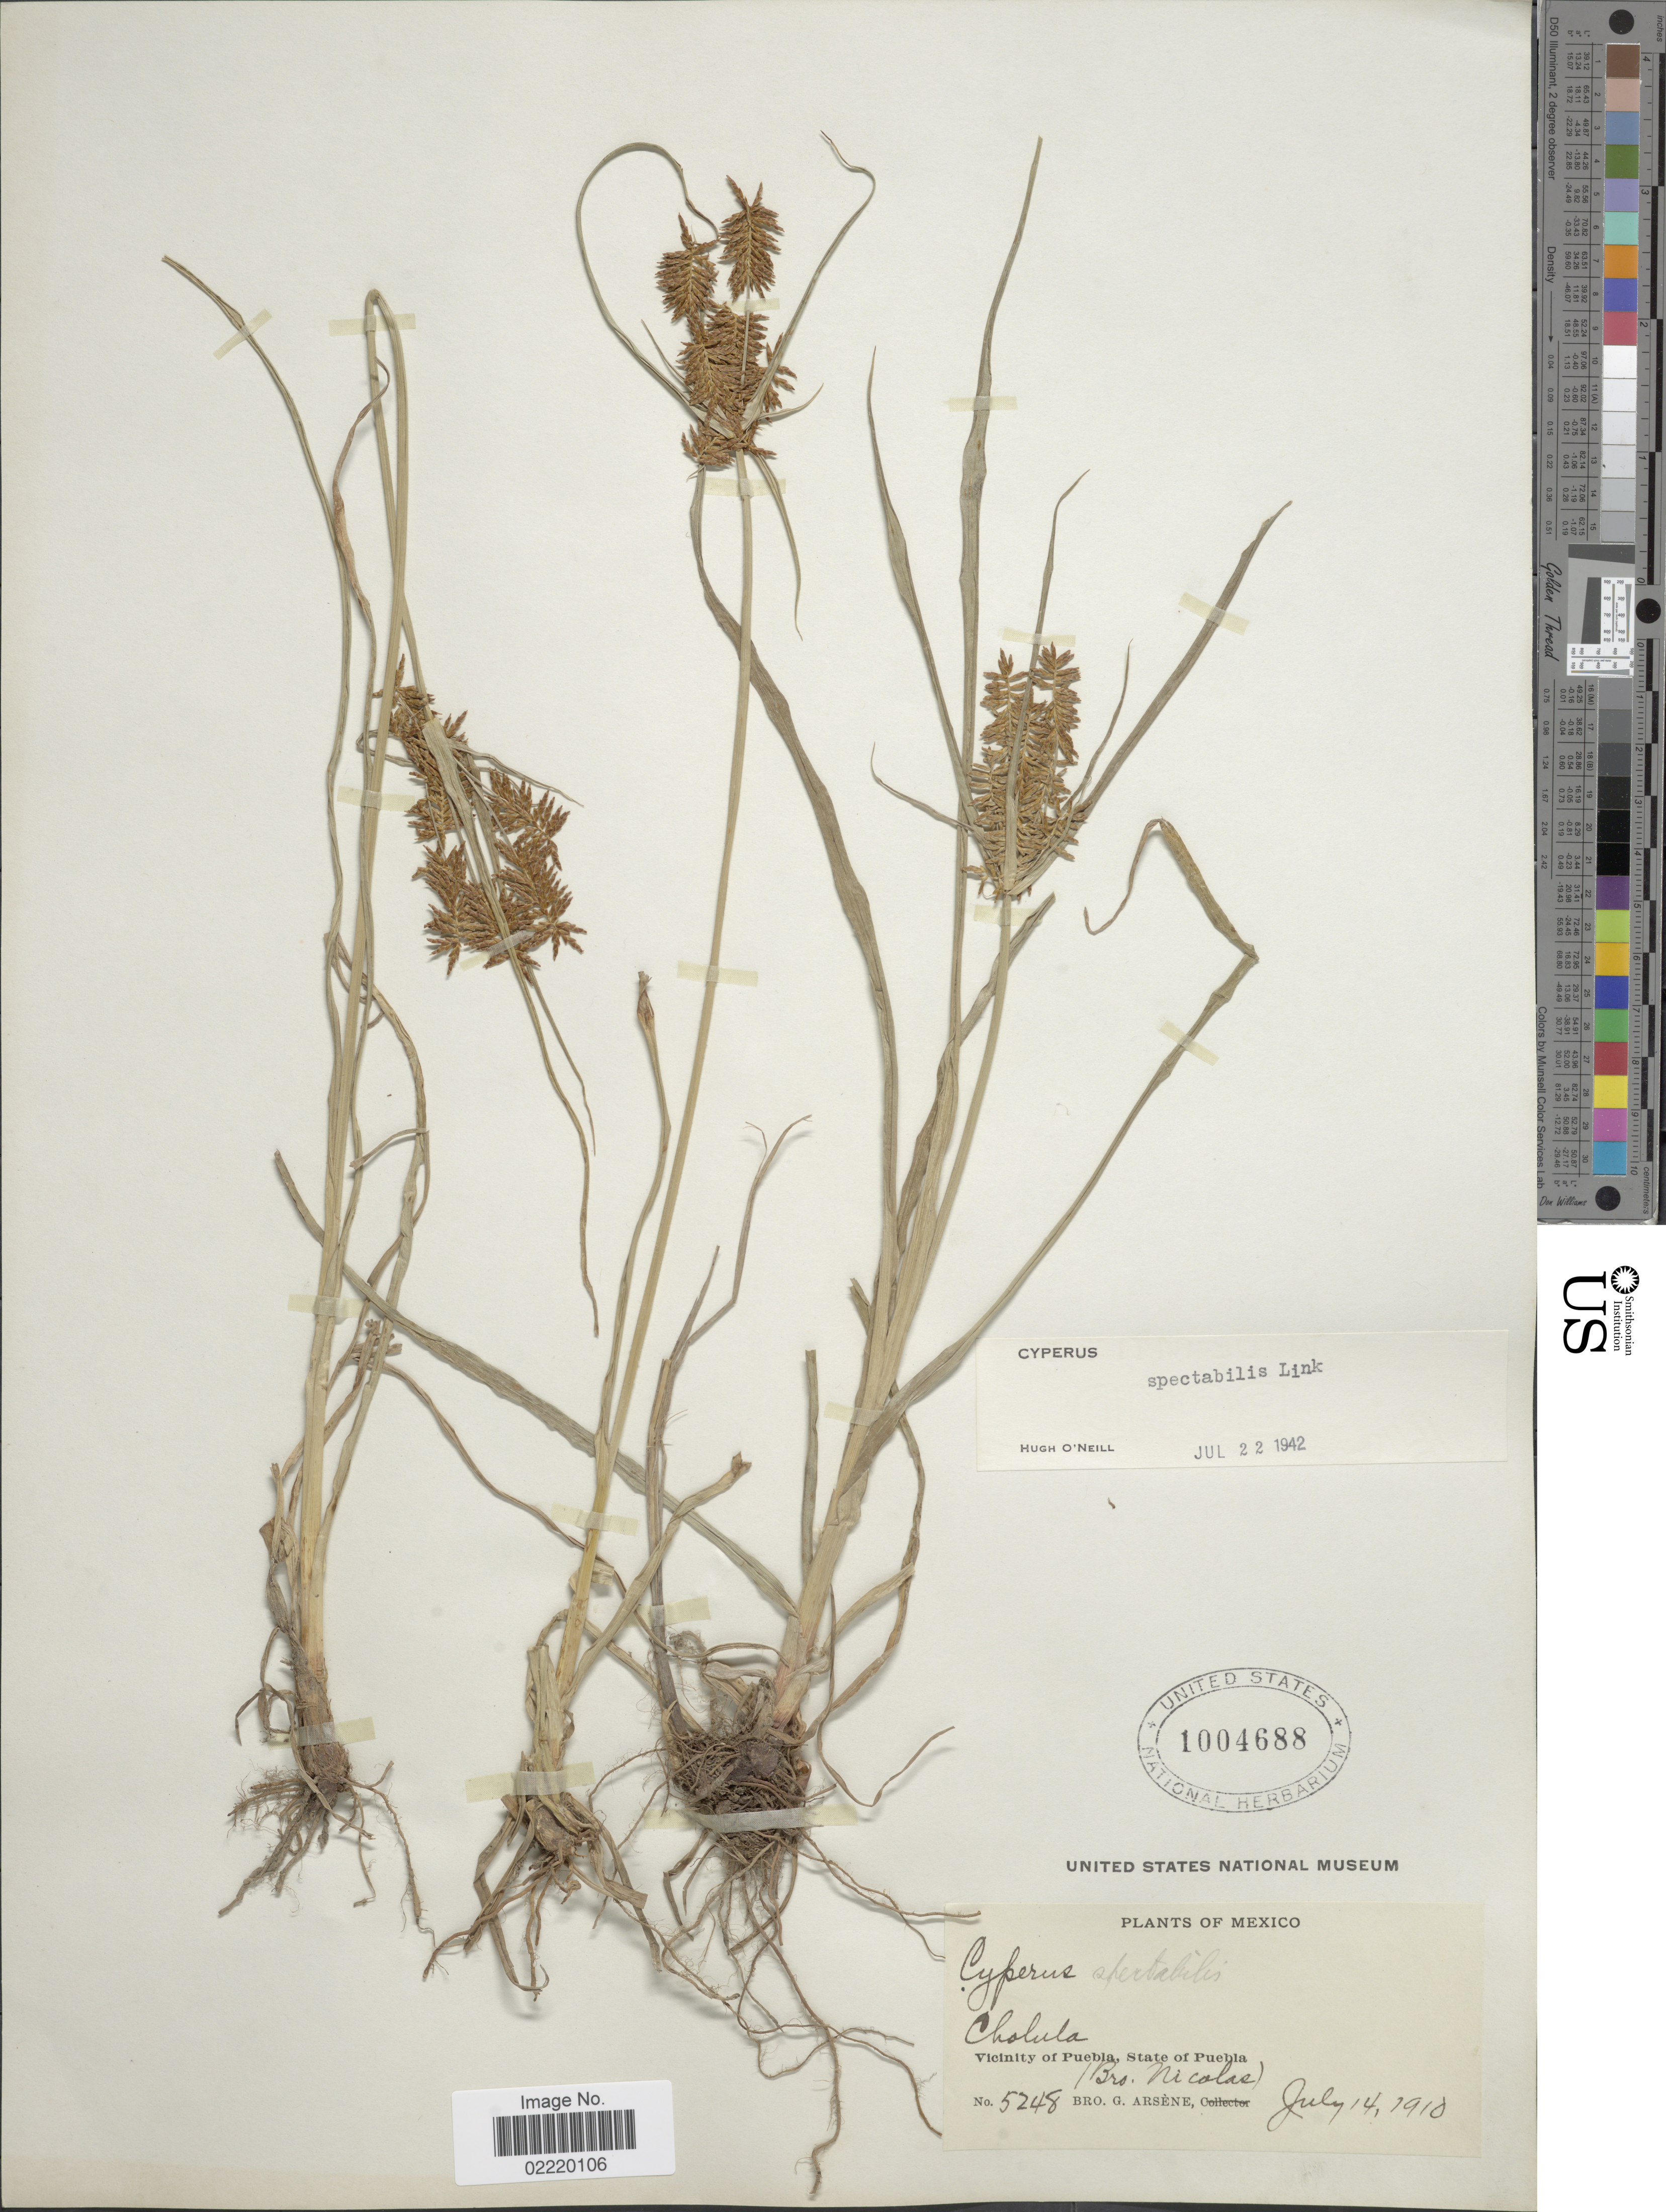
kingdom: Plantae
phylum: Tracheophyta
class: Liliopsida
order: Poales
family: Cyperaceae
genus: Cyperus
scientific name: Cyperus spectabilis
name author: Link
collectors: Bro. Nicolas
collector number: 5248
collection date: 1910-07-14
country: Mexico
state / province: Puebla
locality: Cholula, Vicinity of Puebla.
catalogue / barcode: US 1004688